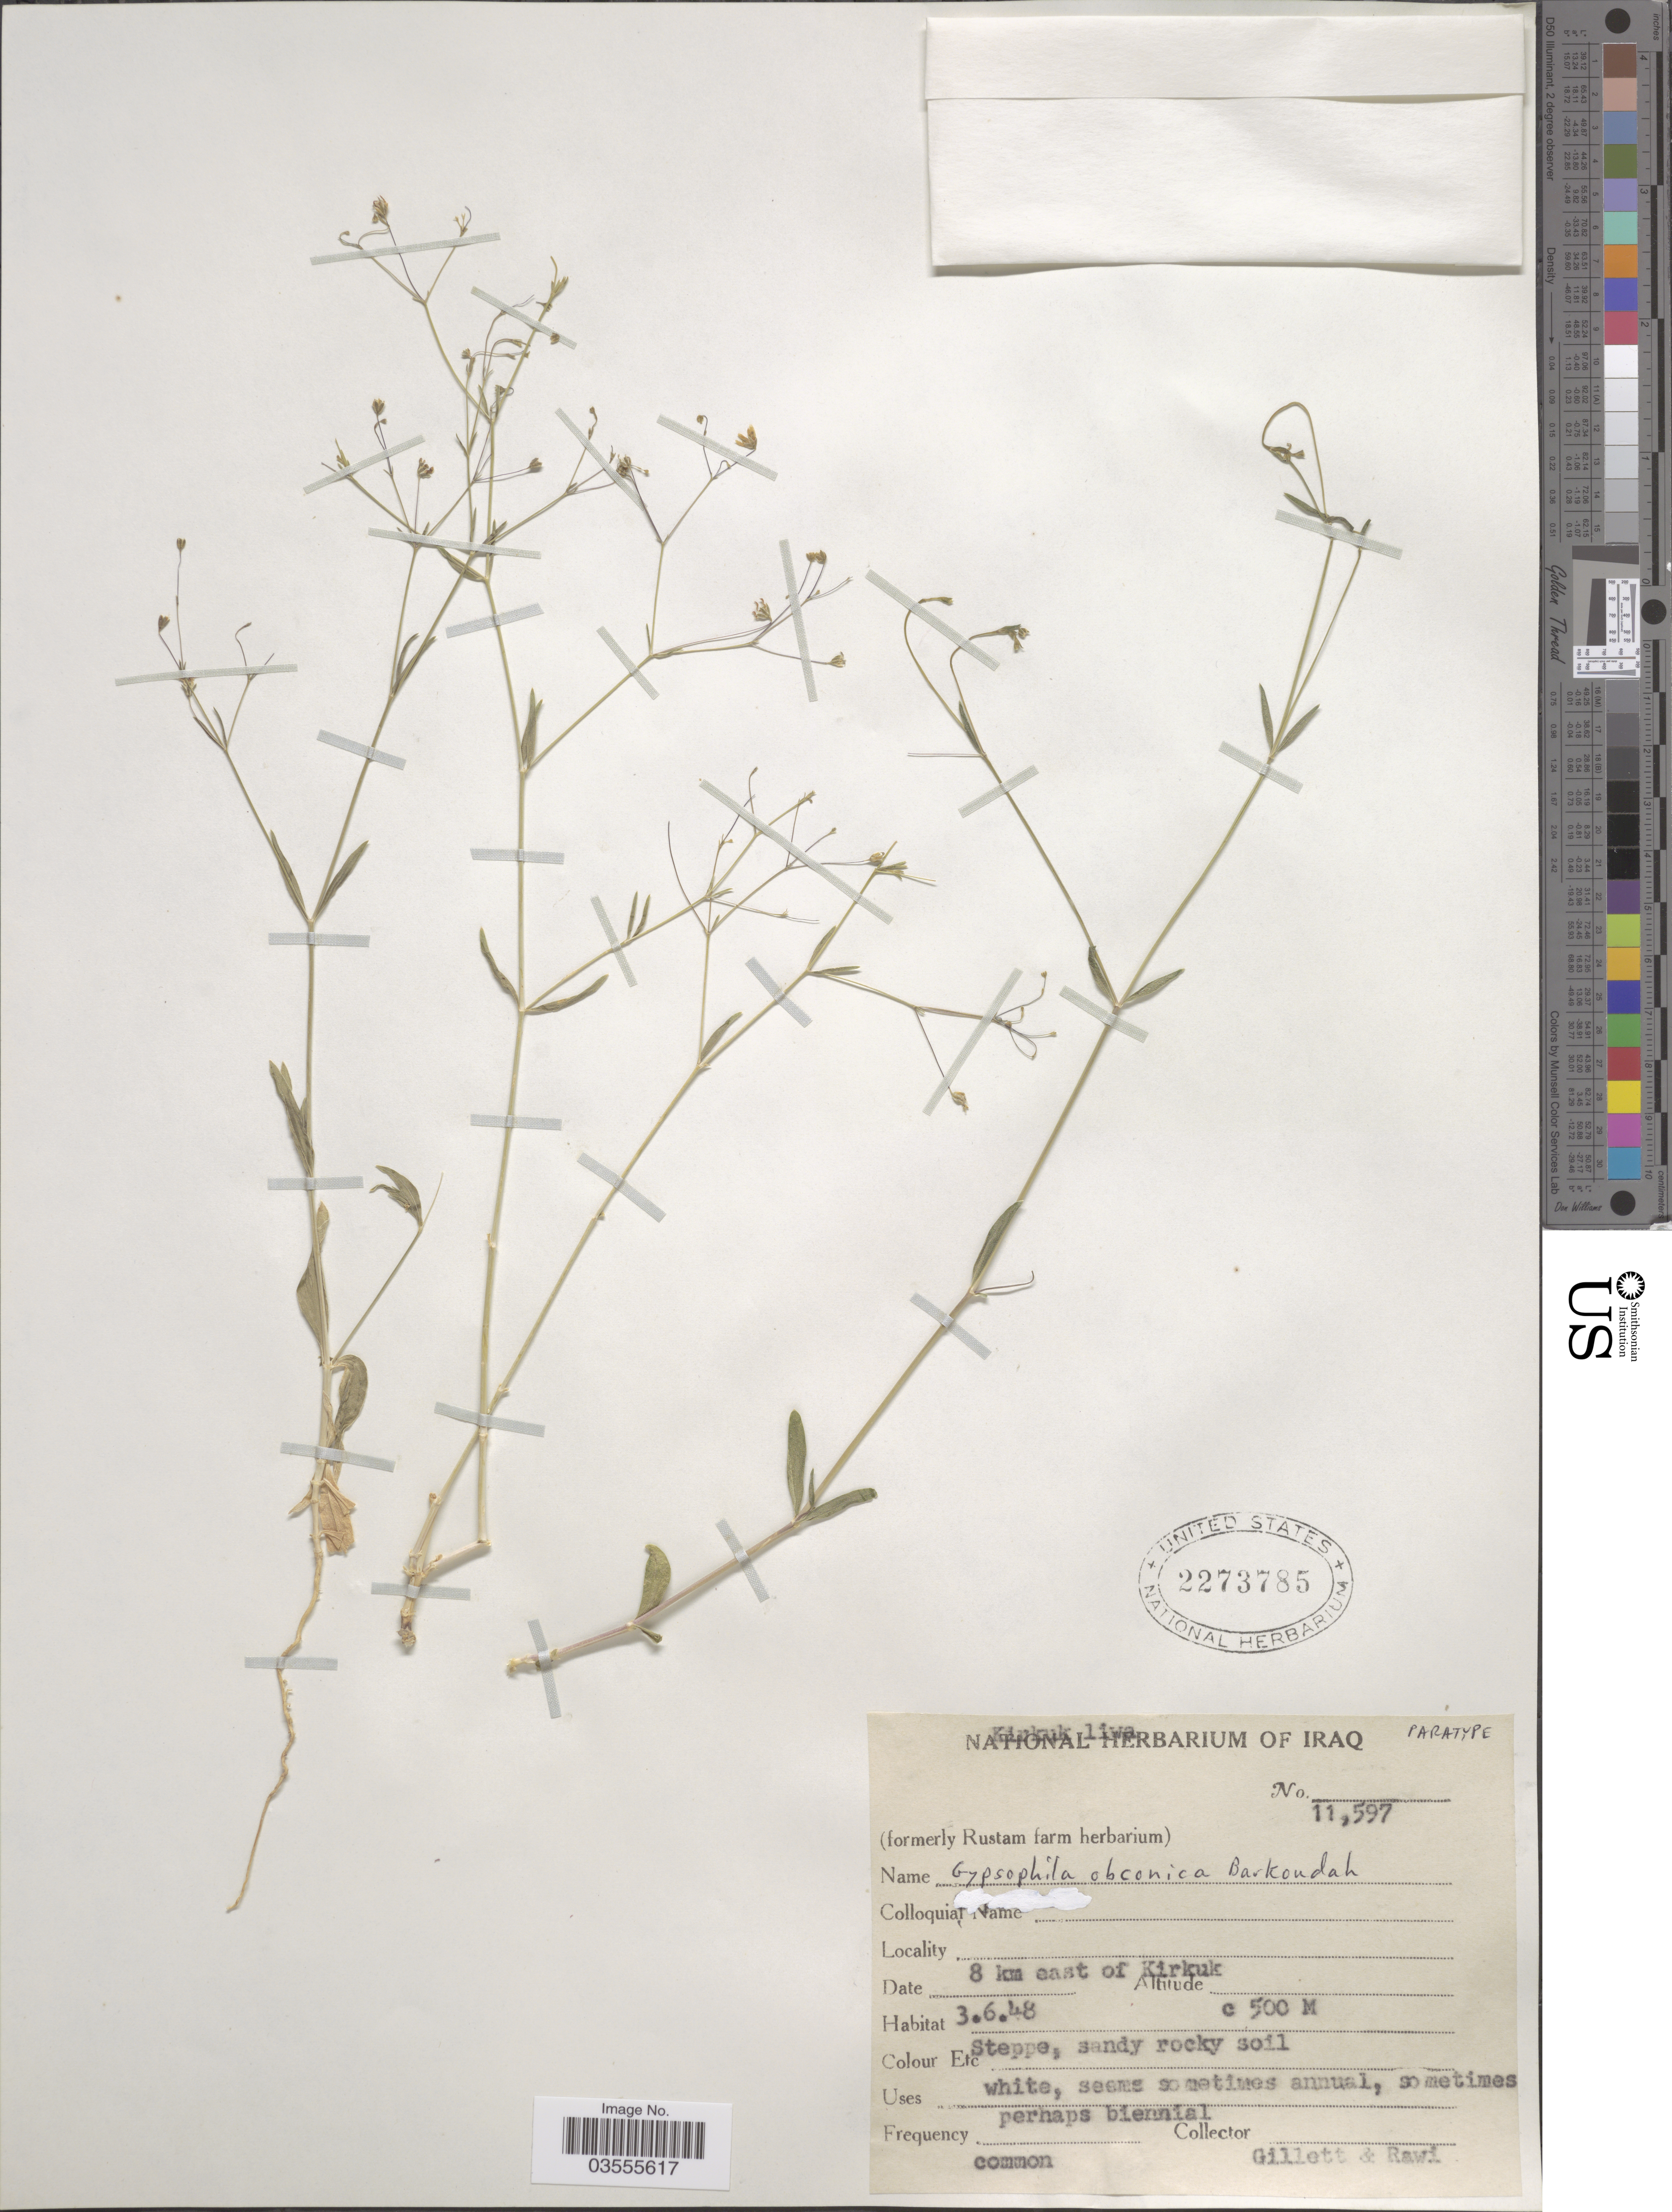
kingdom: Plantae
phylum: Tracheophyta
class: Magnoliopsida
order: Caryophyllales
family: Caryophyllaceae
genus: Gypsophila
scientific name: Gypsophila obconica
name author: Barkoudah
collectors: Gillett, -- & -. Rawi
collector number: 11597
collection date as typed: Transcribed d/m/y: 3/6/48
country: Iraq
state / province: Kirkūk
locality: Kirkuk liwa. 8 km east of Kirkuk.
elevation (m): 500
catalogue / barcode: US 2273785